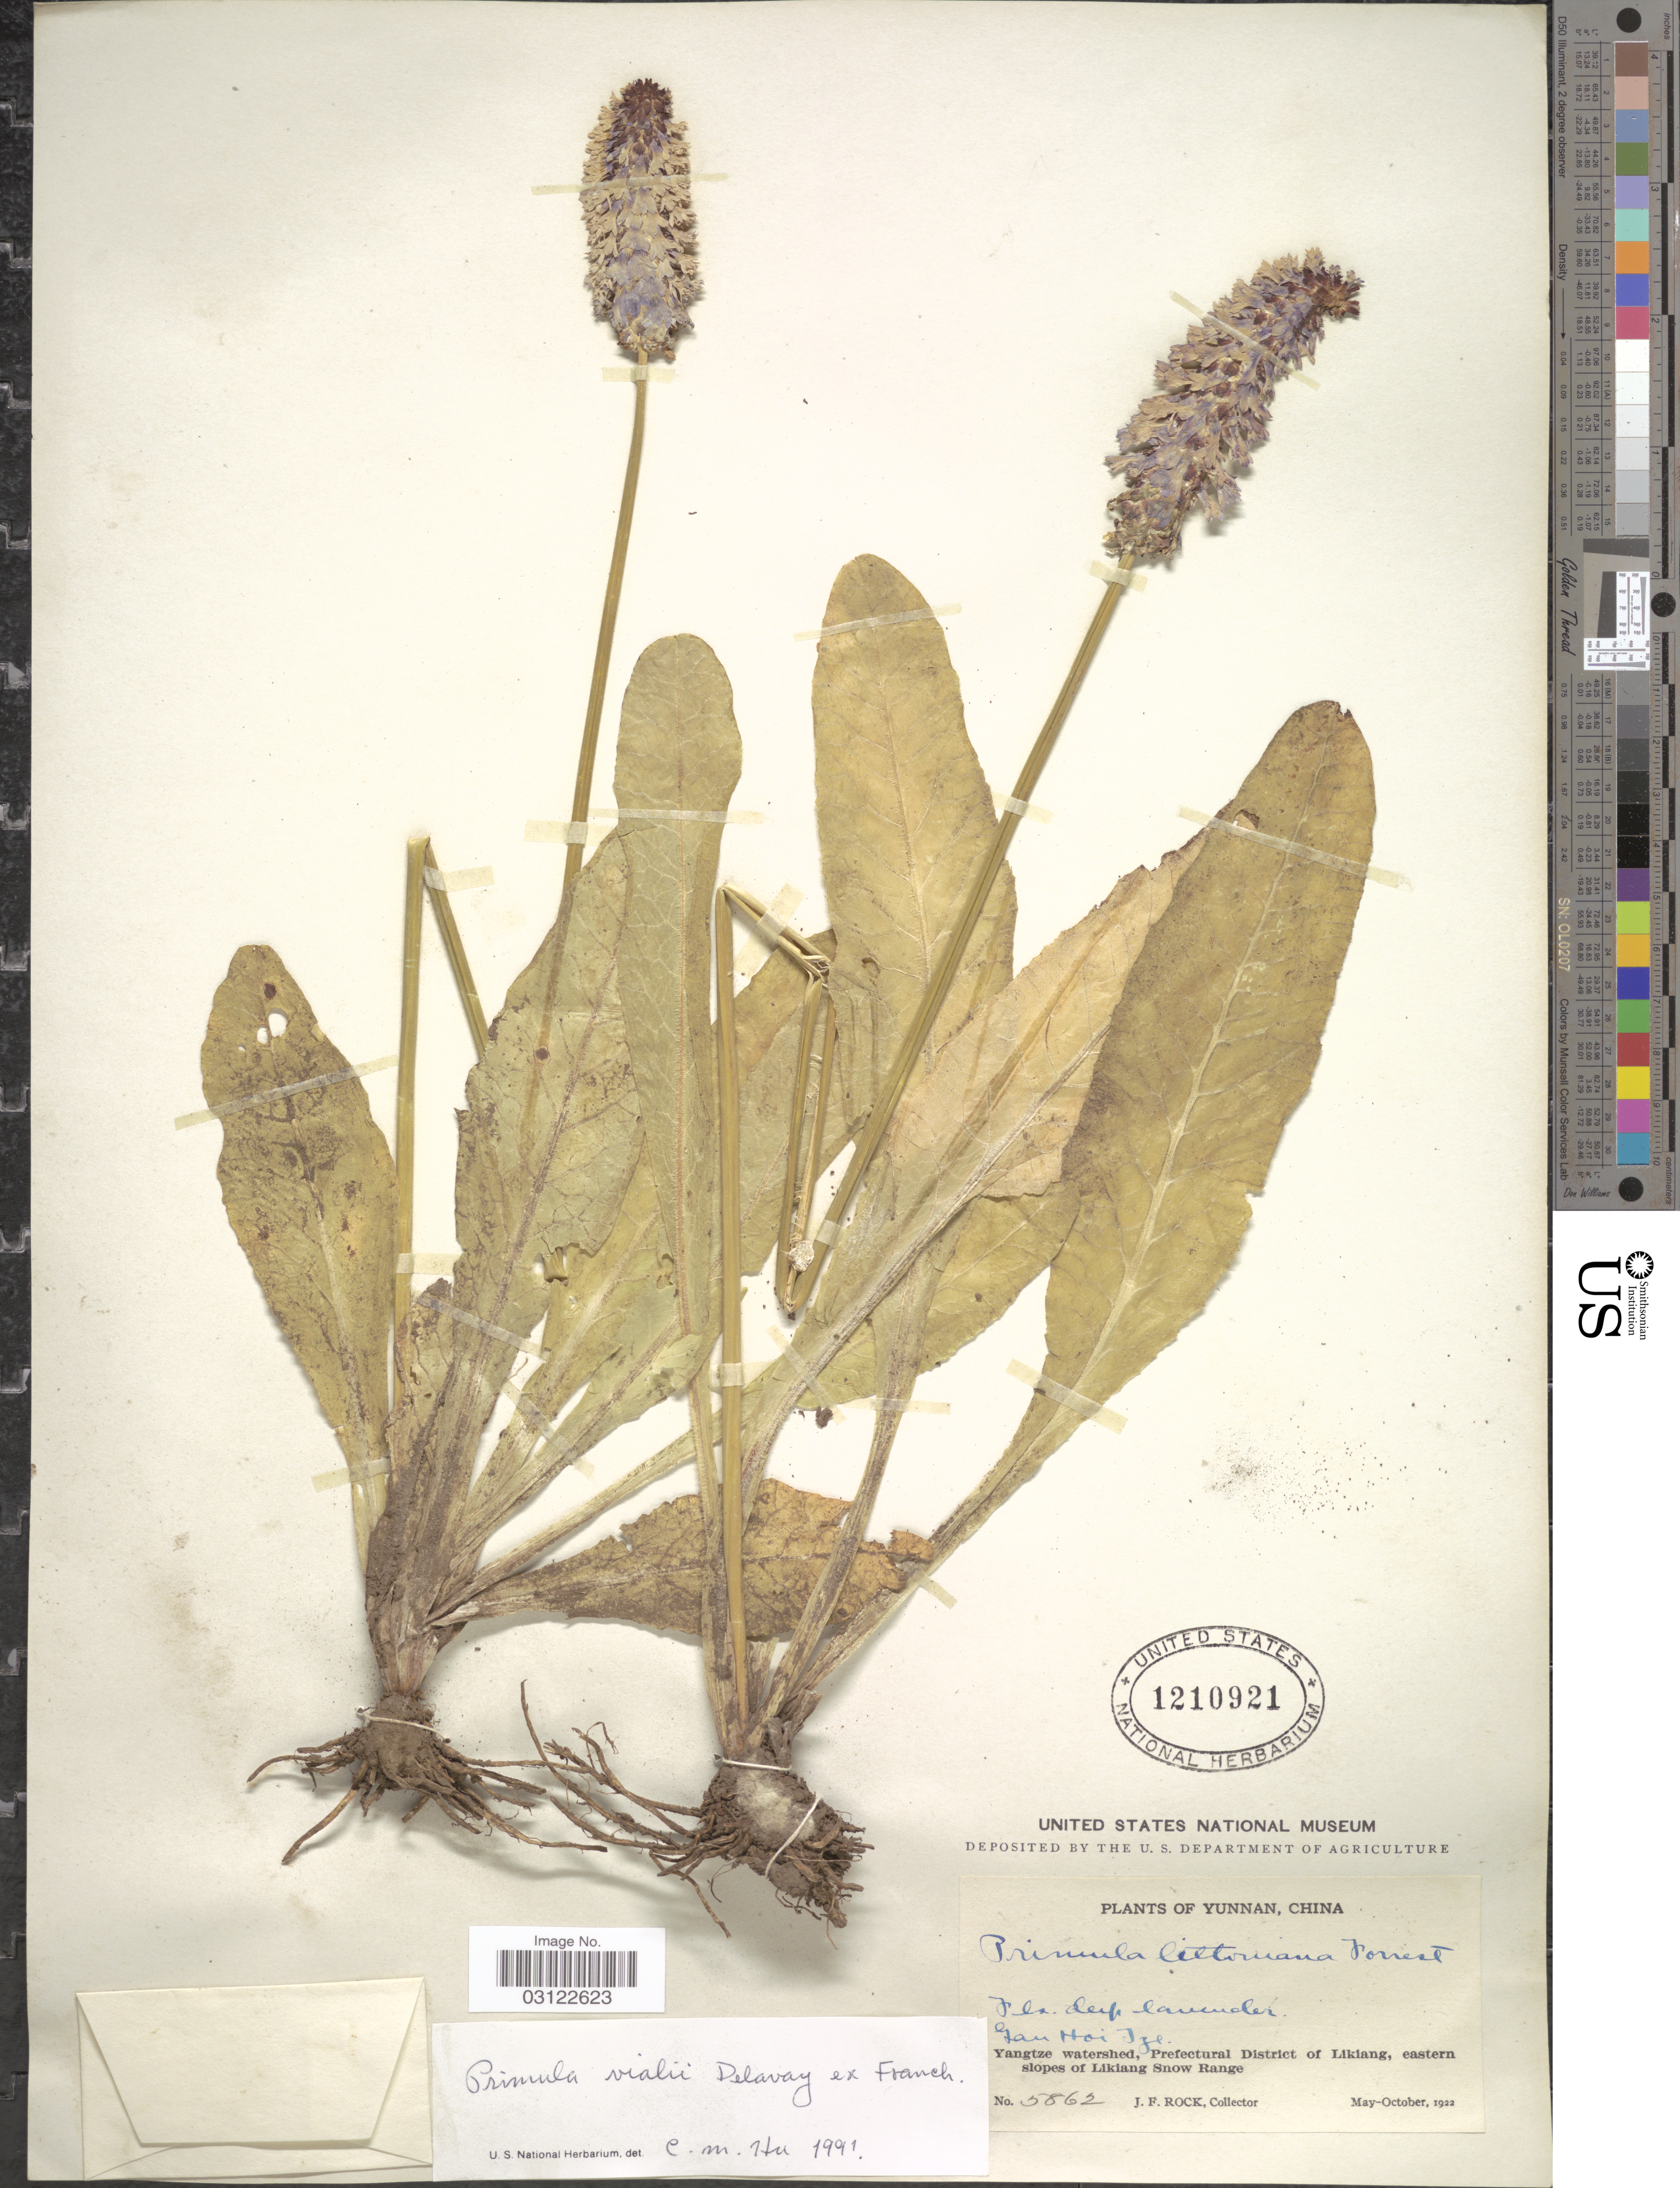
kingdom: Plantae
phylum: Tracheophyta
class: Magnoliopsida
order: Ericales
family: Primulaceae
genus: Primula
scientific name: Primula vialii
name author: Delavay ex Franch.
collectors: J. Rock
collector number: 5862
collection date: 1922-05/1922-10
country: China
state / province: Yunnan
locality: Yan Hoi Ize. Yangtze watershed, Prefectural District of Likiang, eastern slopes of Likiang Snow Range.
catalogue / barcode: US 1210921